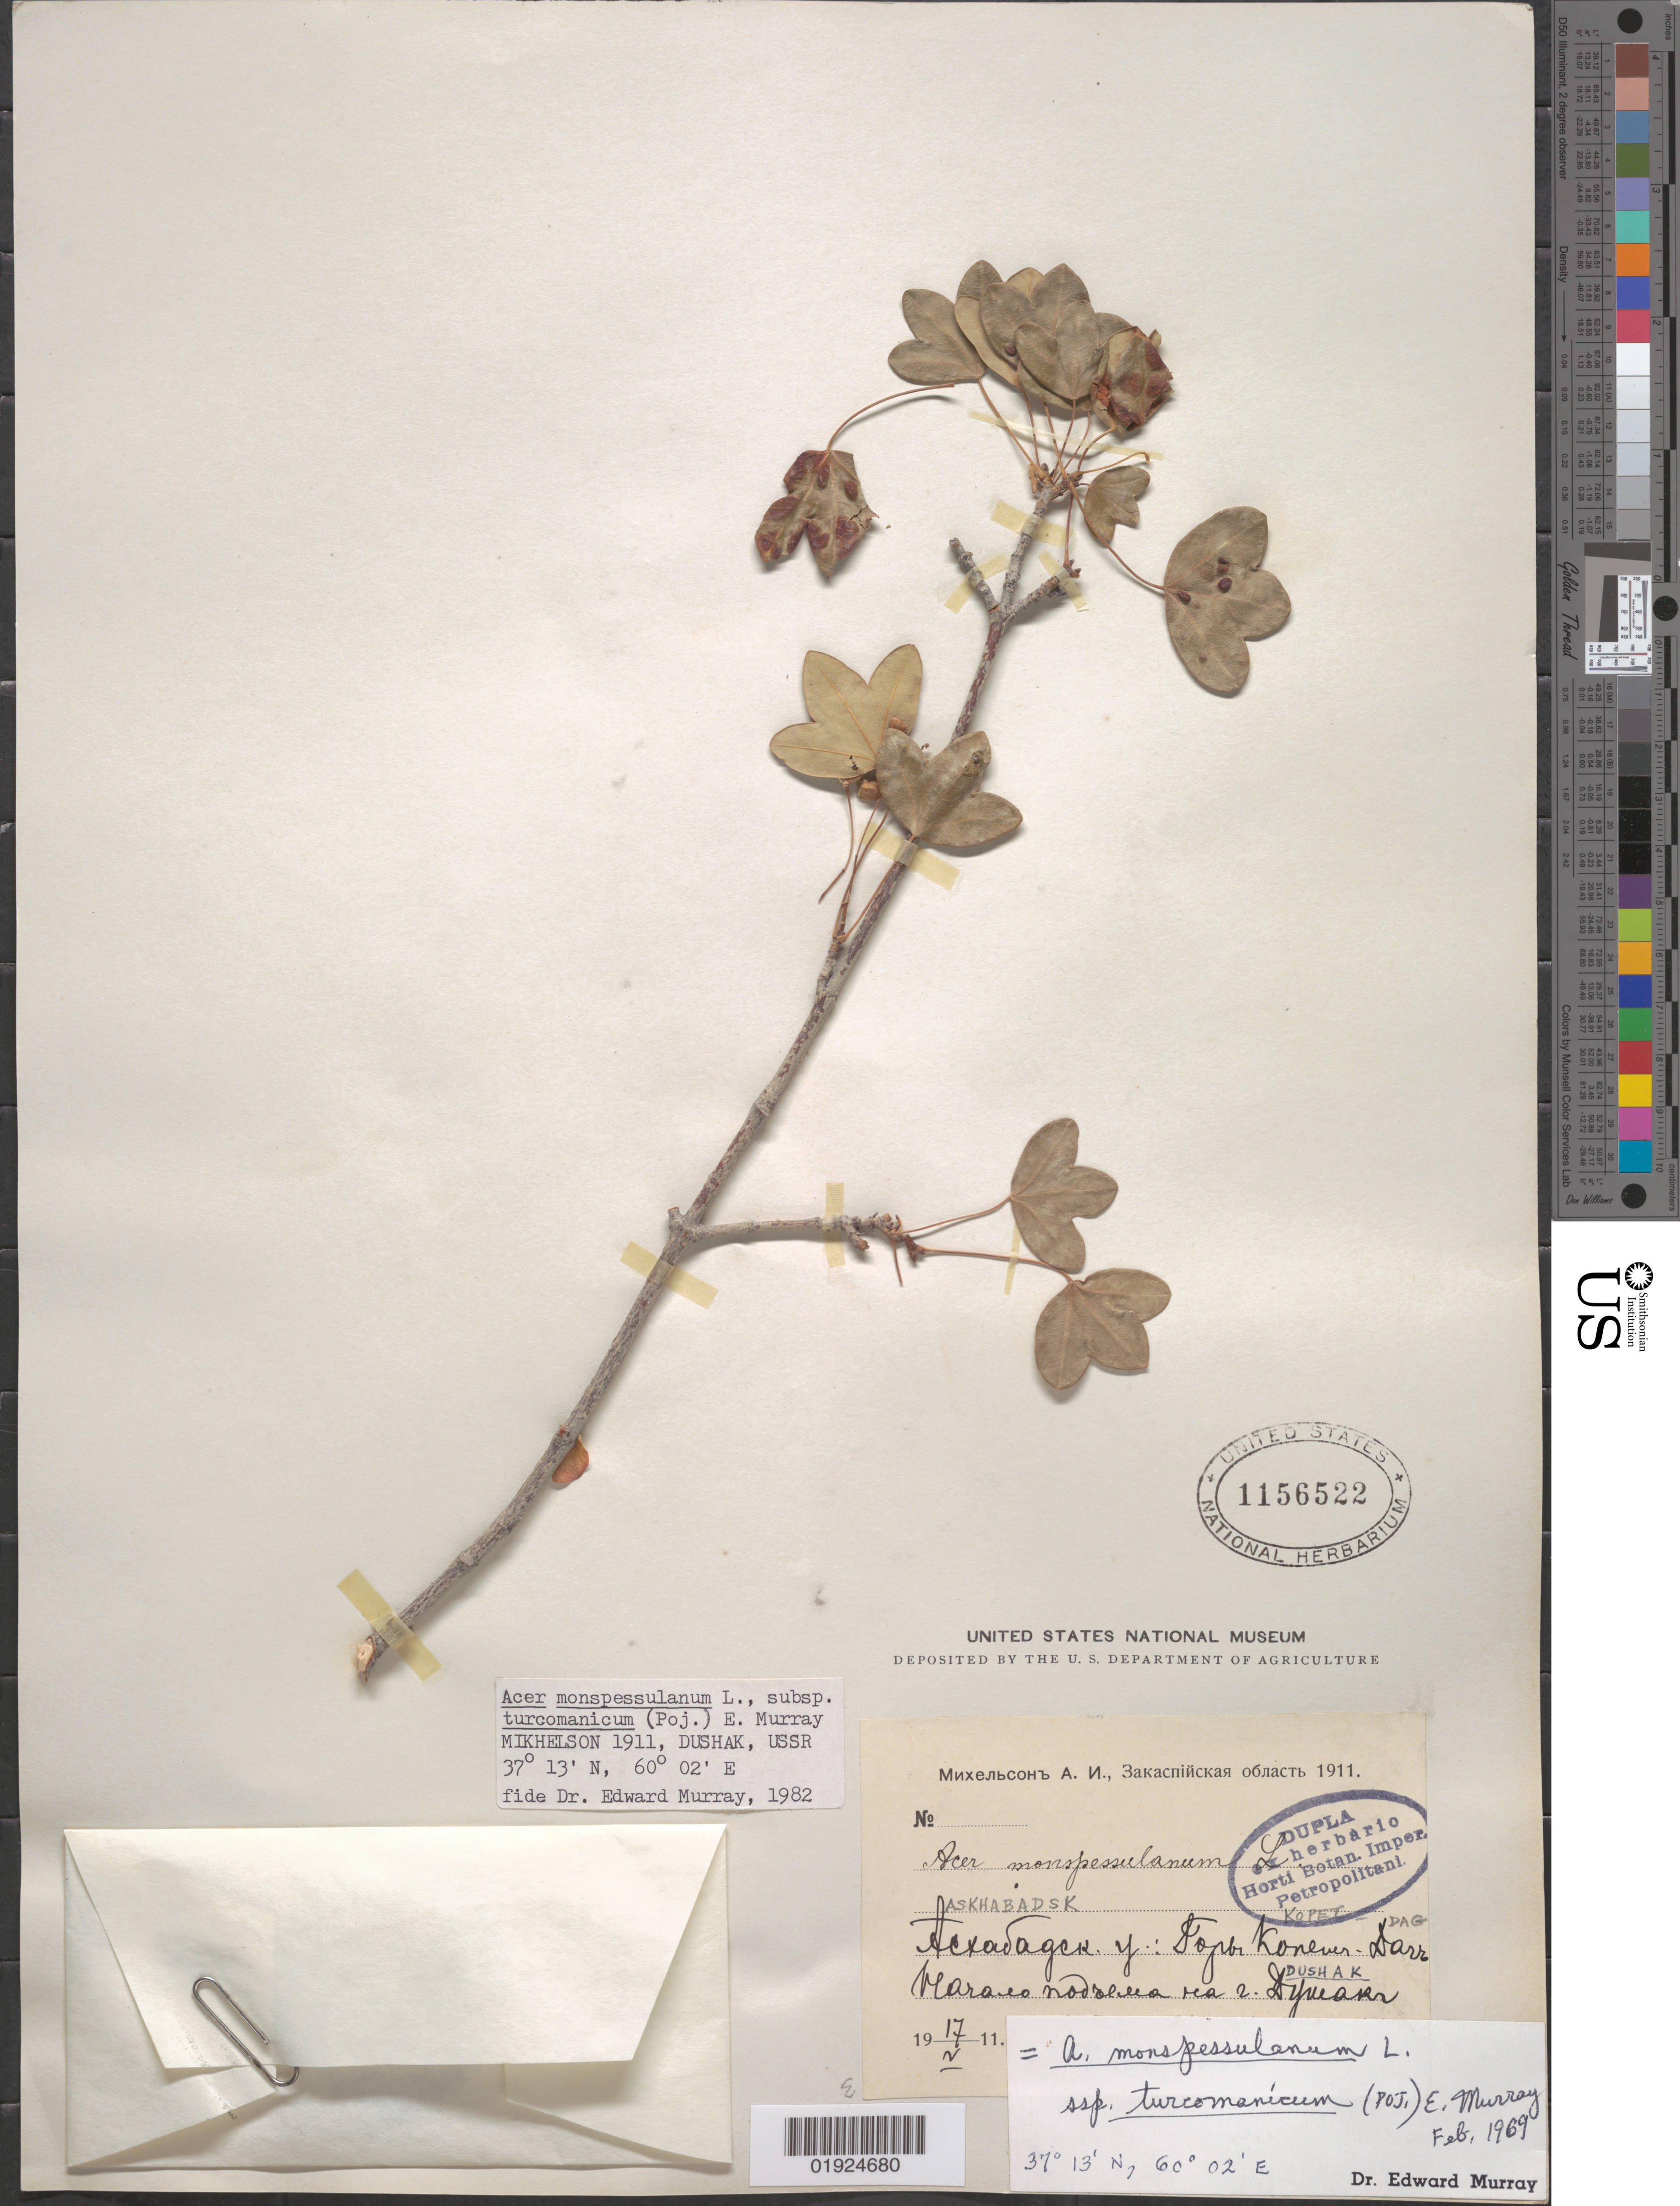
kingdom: Plantae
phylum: Tracheophyta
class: Magnoliopsida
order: Sapindales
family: Sapindaceae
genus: Acer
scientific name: Acer monspessulanum subsp. turcomanicum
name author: Murray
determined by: Murray, Edward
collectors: A. Mikhelson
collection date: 1911-05-17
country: Turkmenistan (?)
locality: Dushak [?]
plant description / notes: Label written in Russian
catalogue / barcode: US 1156522